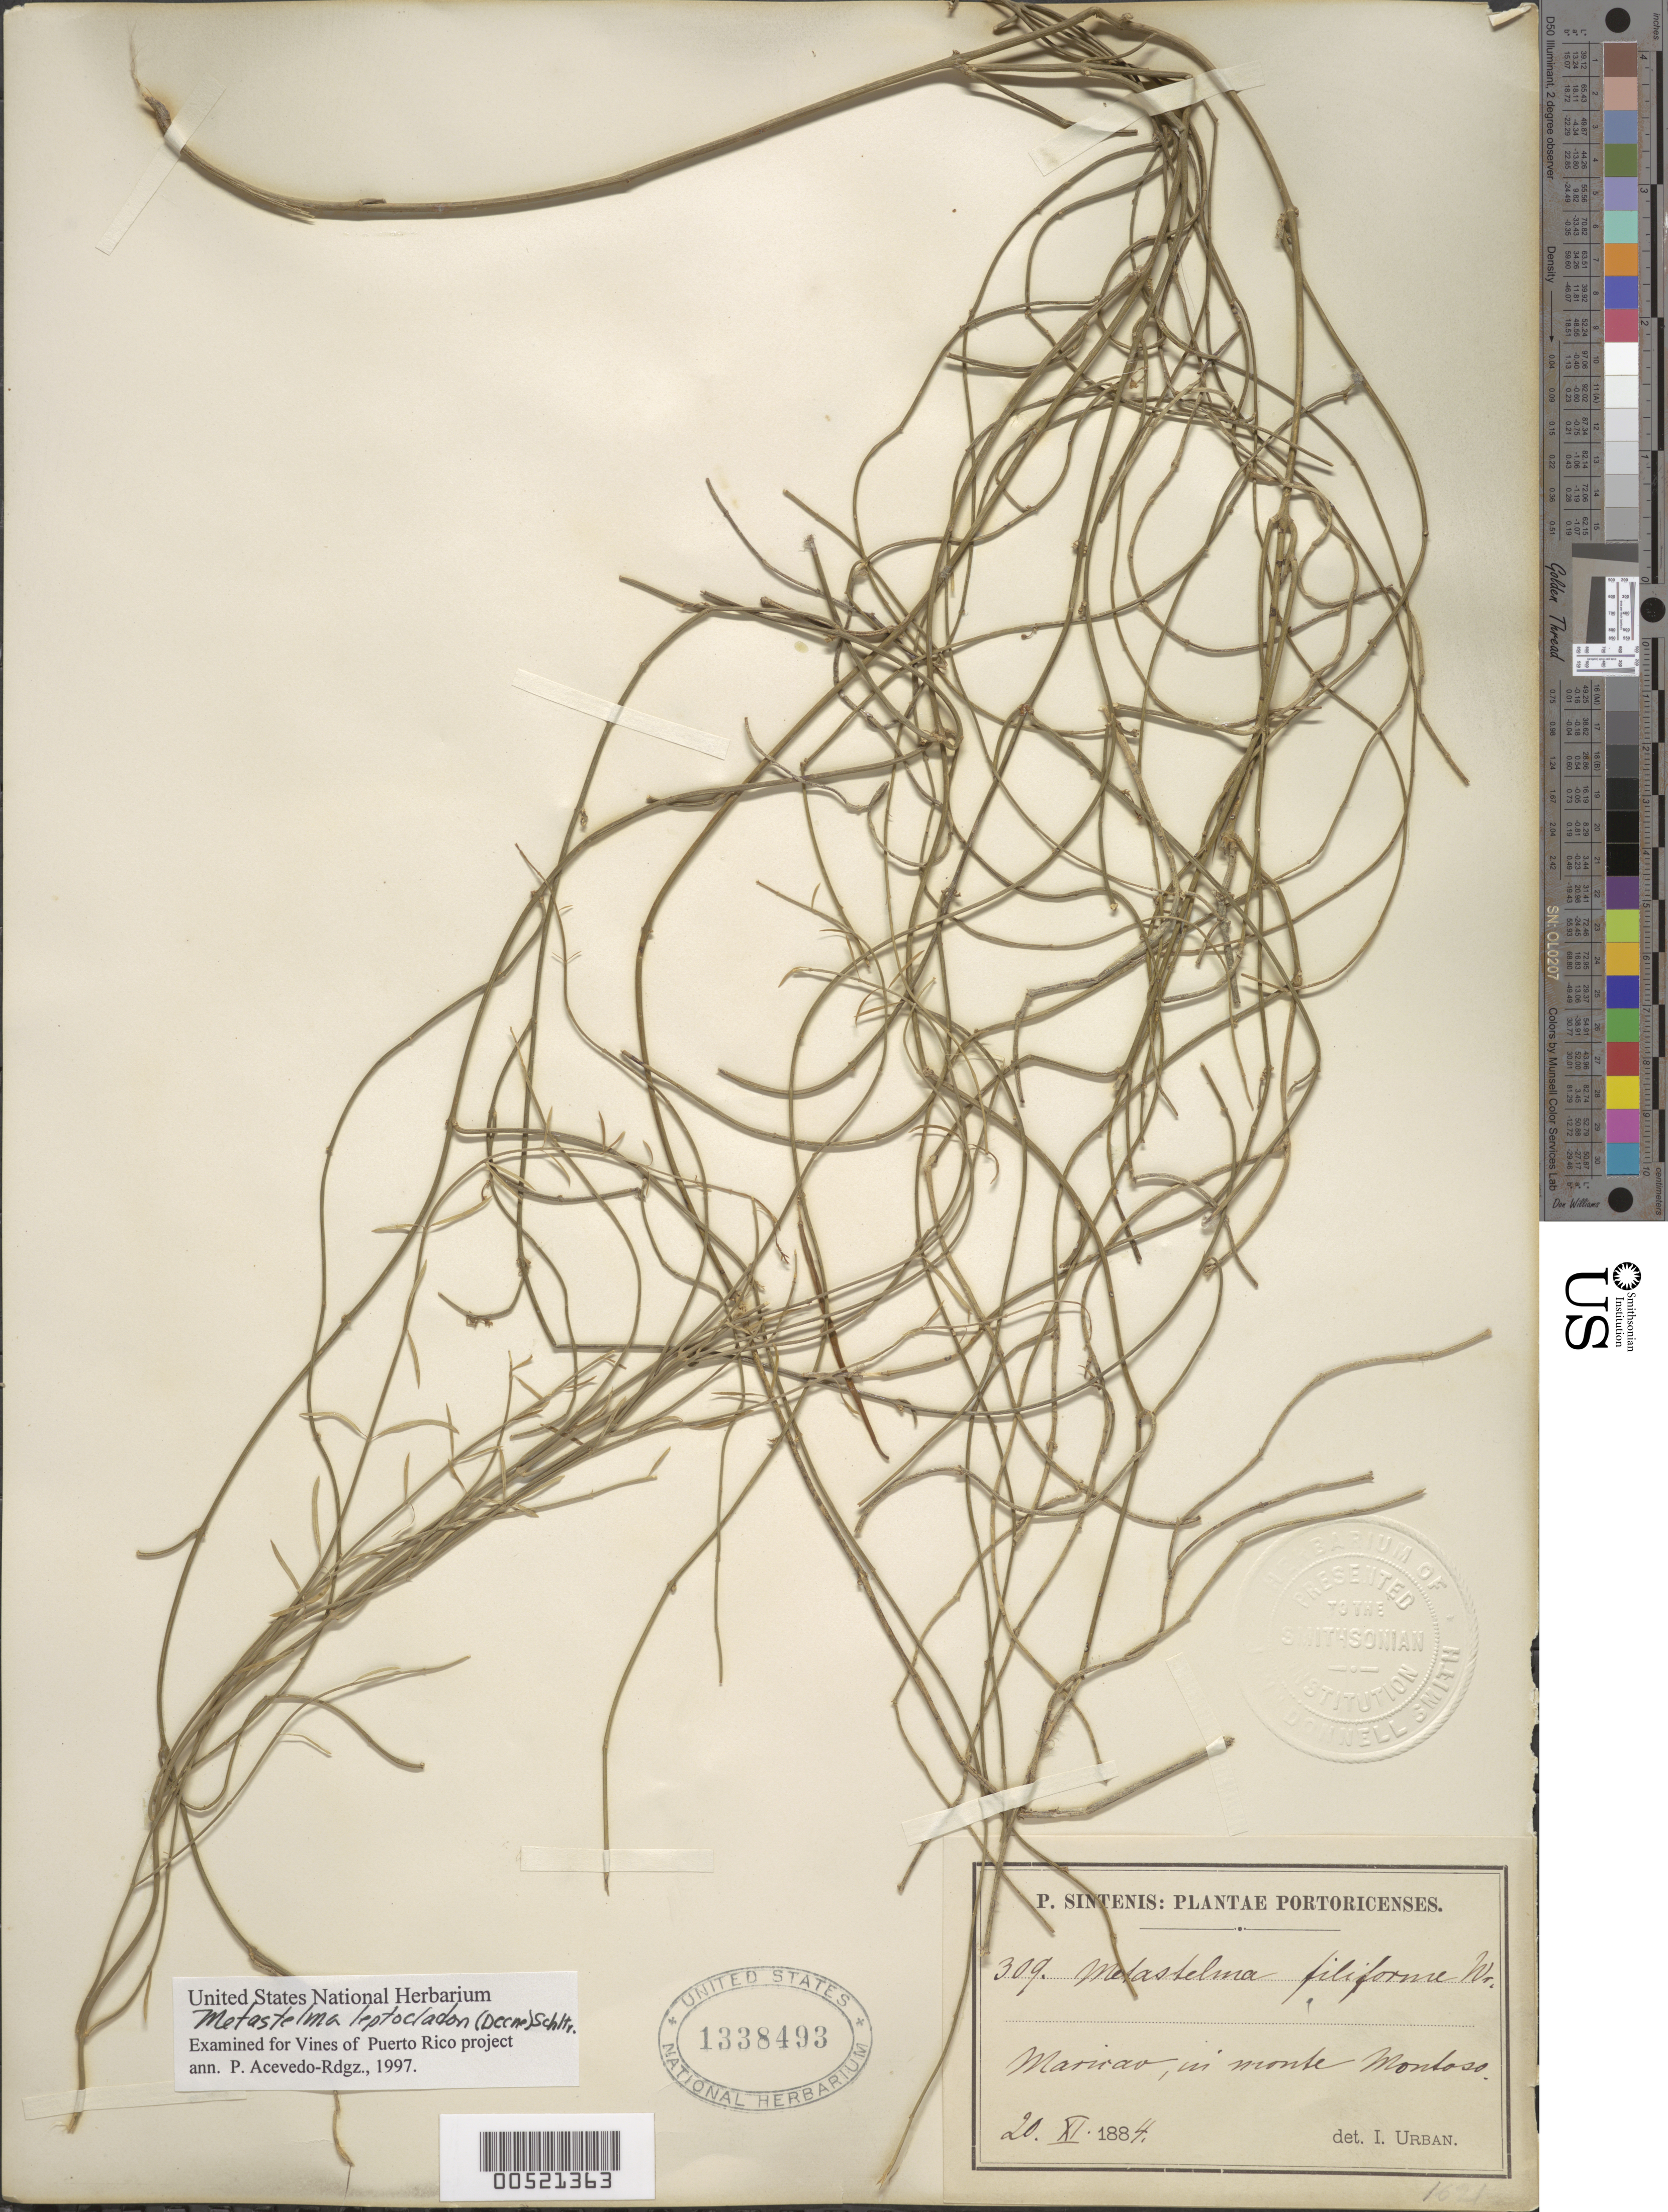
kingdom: Plantae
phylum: Tracheophyta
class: Magnoliopsida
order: Gentianales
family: Apocynaceae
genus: Metastelma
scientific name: Metastelma leptocladon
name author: (Decne.) Schltr.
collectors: P. Sintenis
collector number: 309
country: Puerto Rico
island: Greater Antilles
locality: Maricao, Monte Montoso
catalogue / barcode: US 1338493